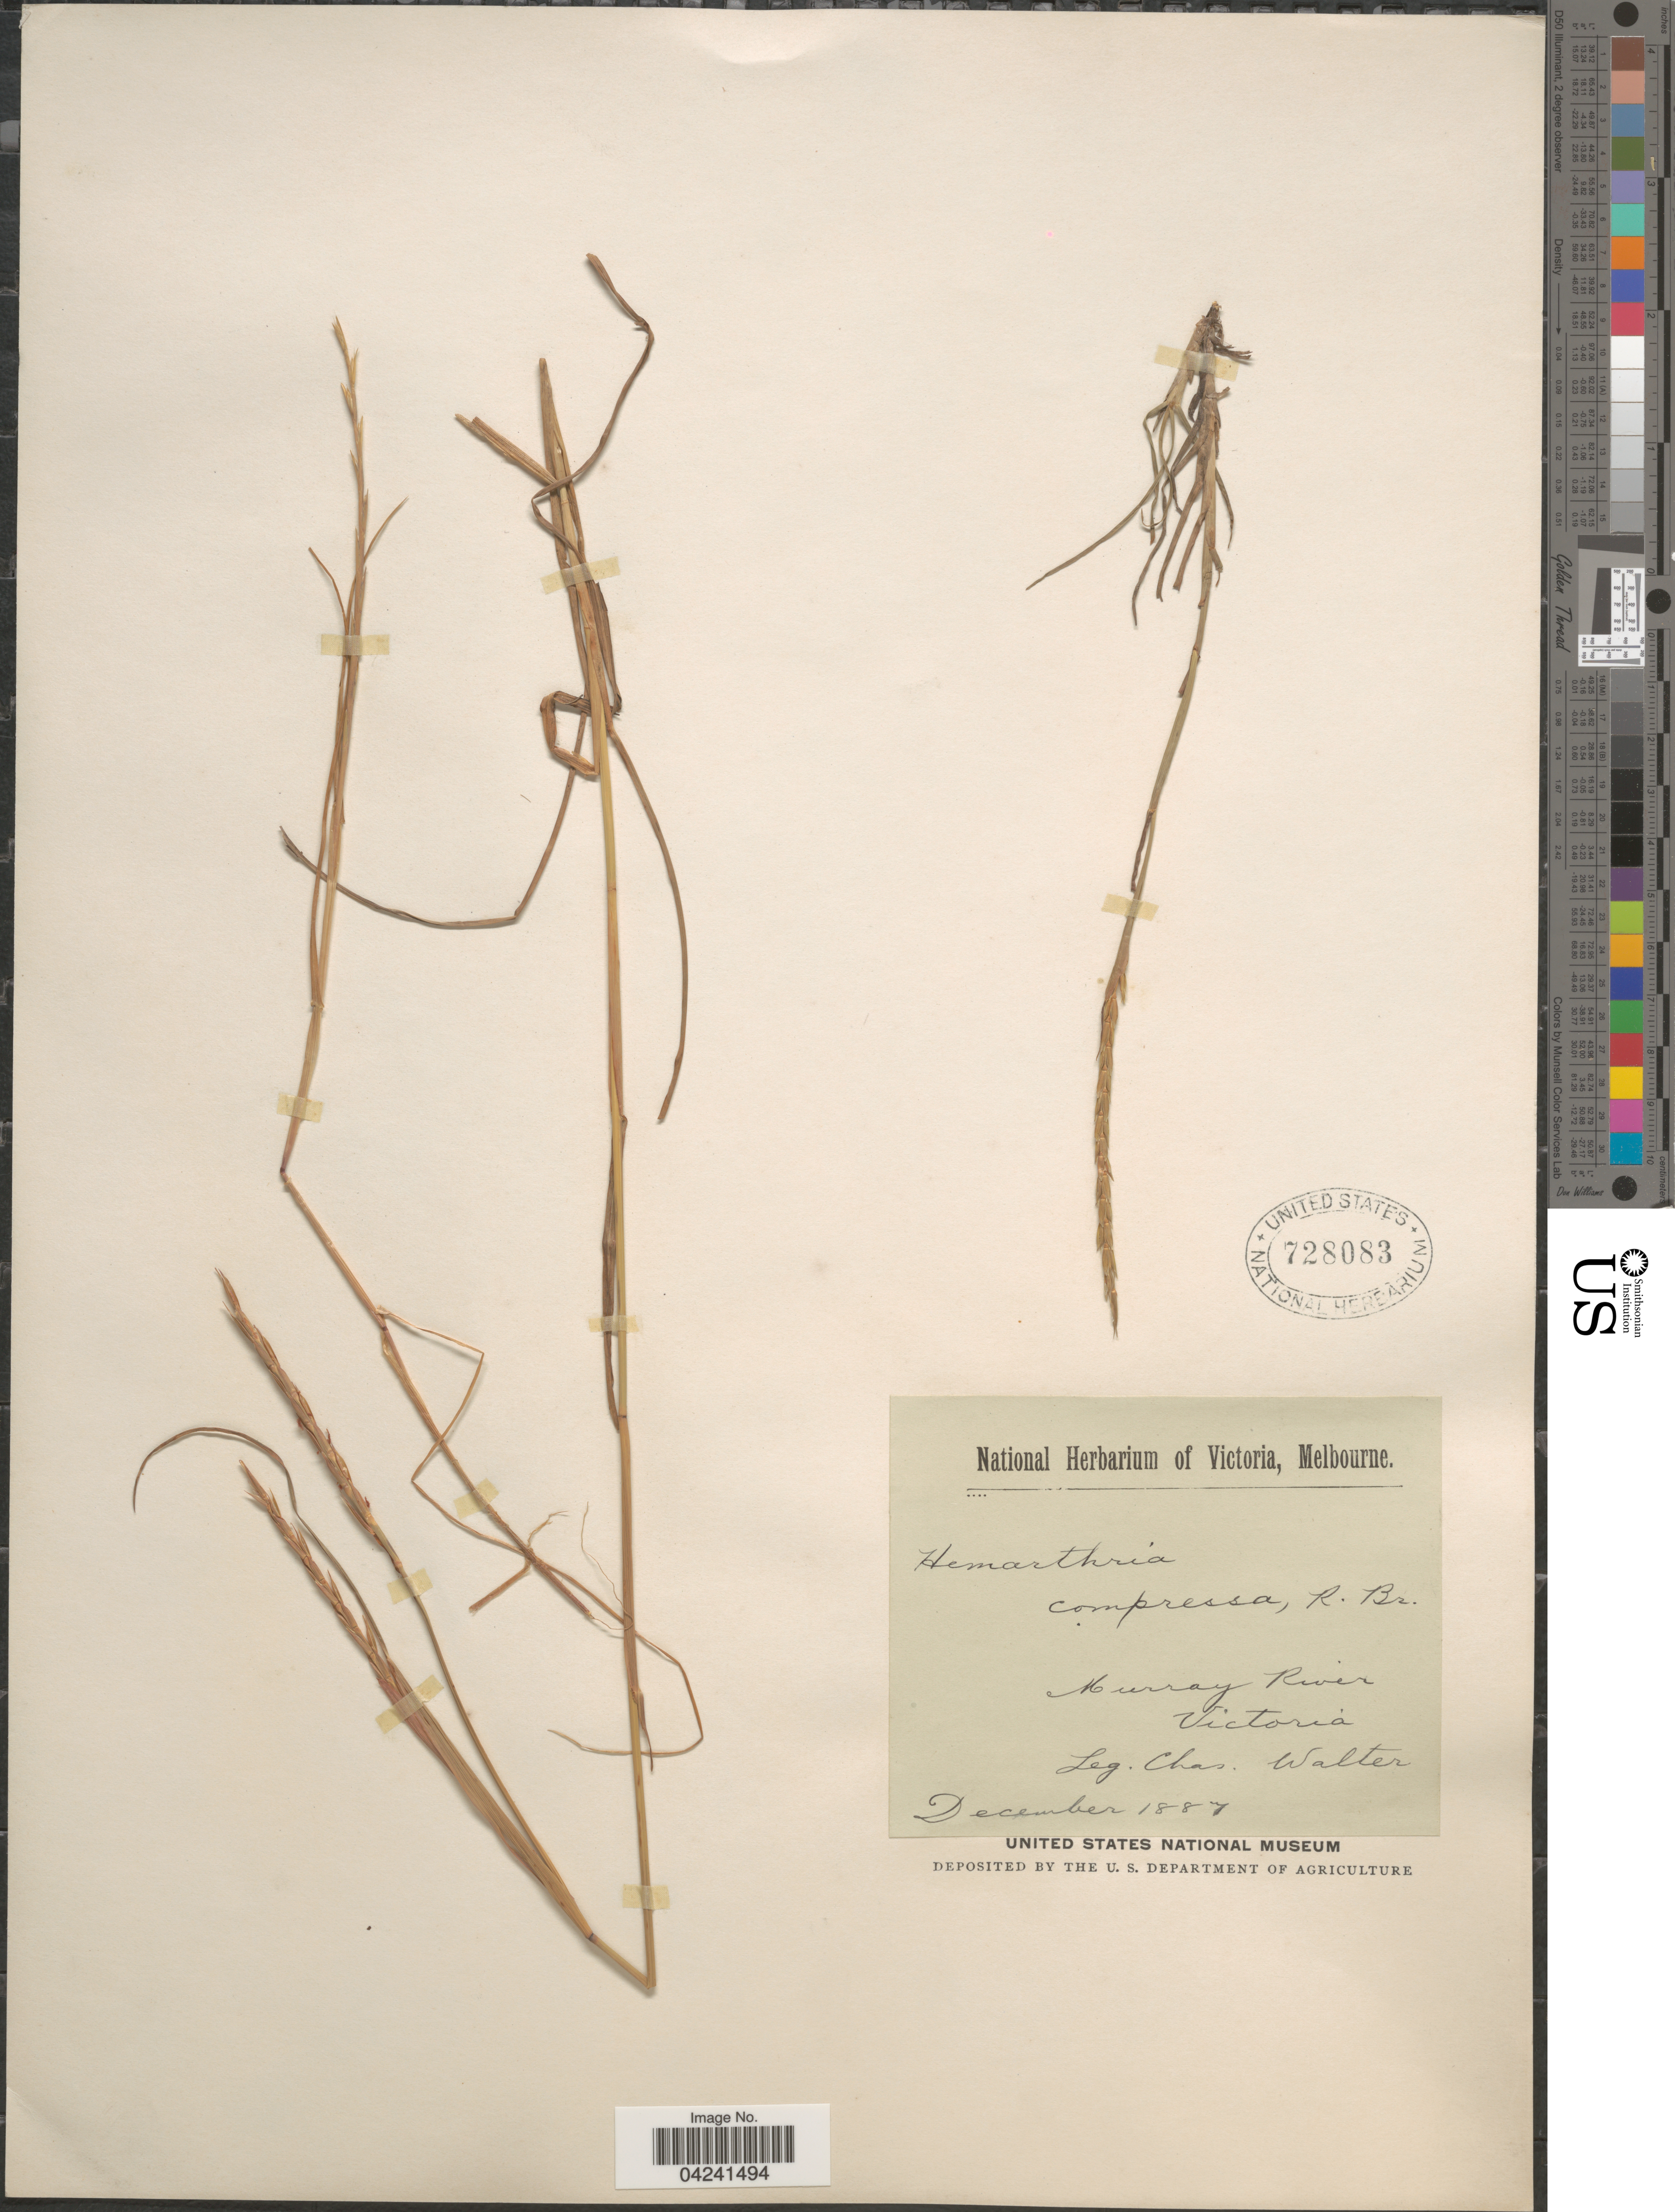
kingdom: Plantae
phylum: Tracheophyta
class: Liliopsida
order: Poales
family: Poaceae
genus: Hemarthria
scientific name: Hemarthria altissima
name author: (Poir.) Stapf & C. E. Hubb.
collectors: C. Walter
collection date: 1887-12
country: Australia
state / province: Victoria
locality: Murray River. Victoria.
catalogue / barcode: US 728083